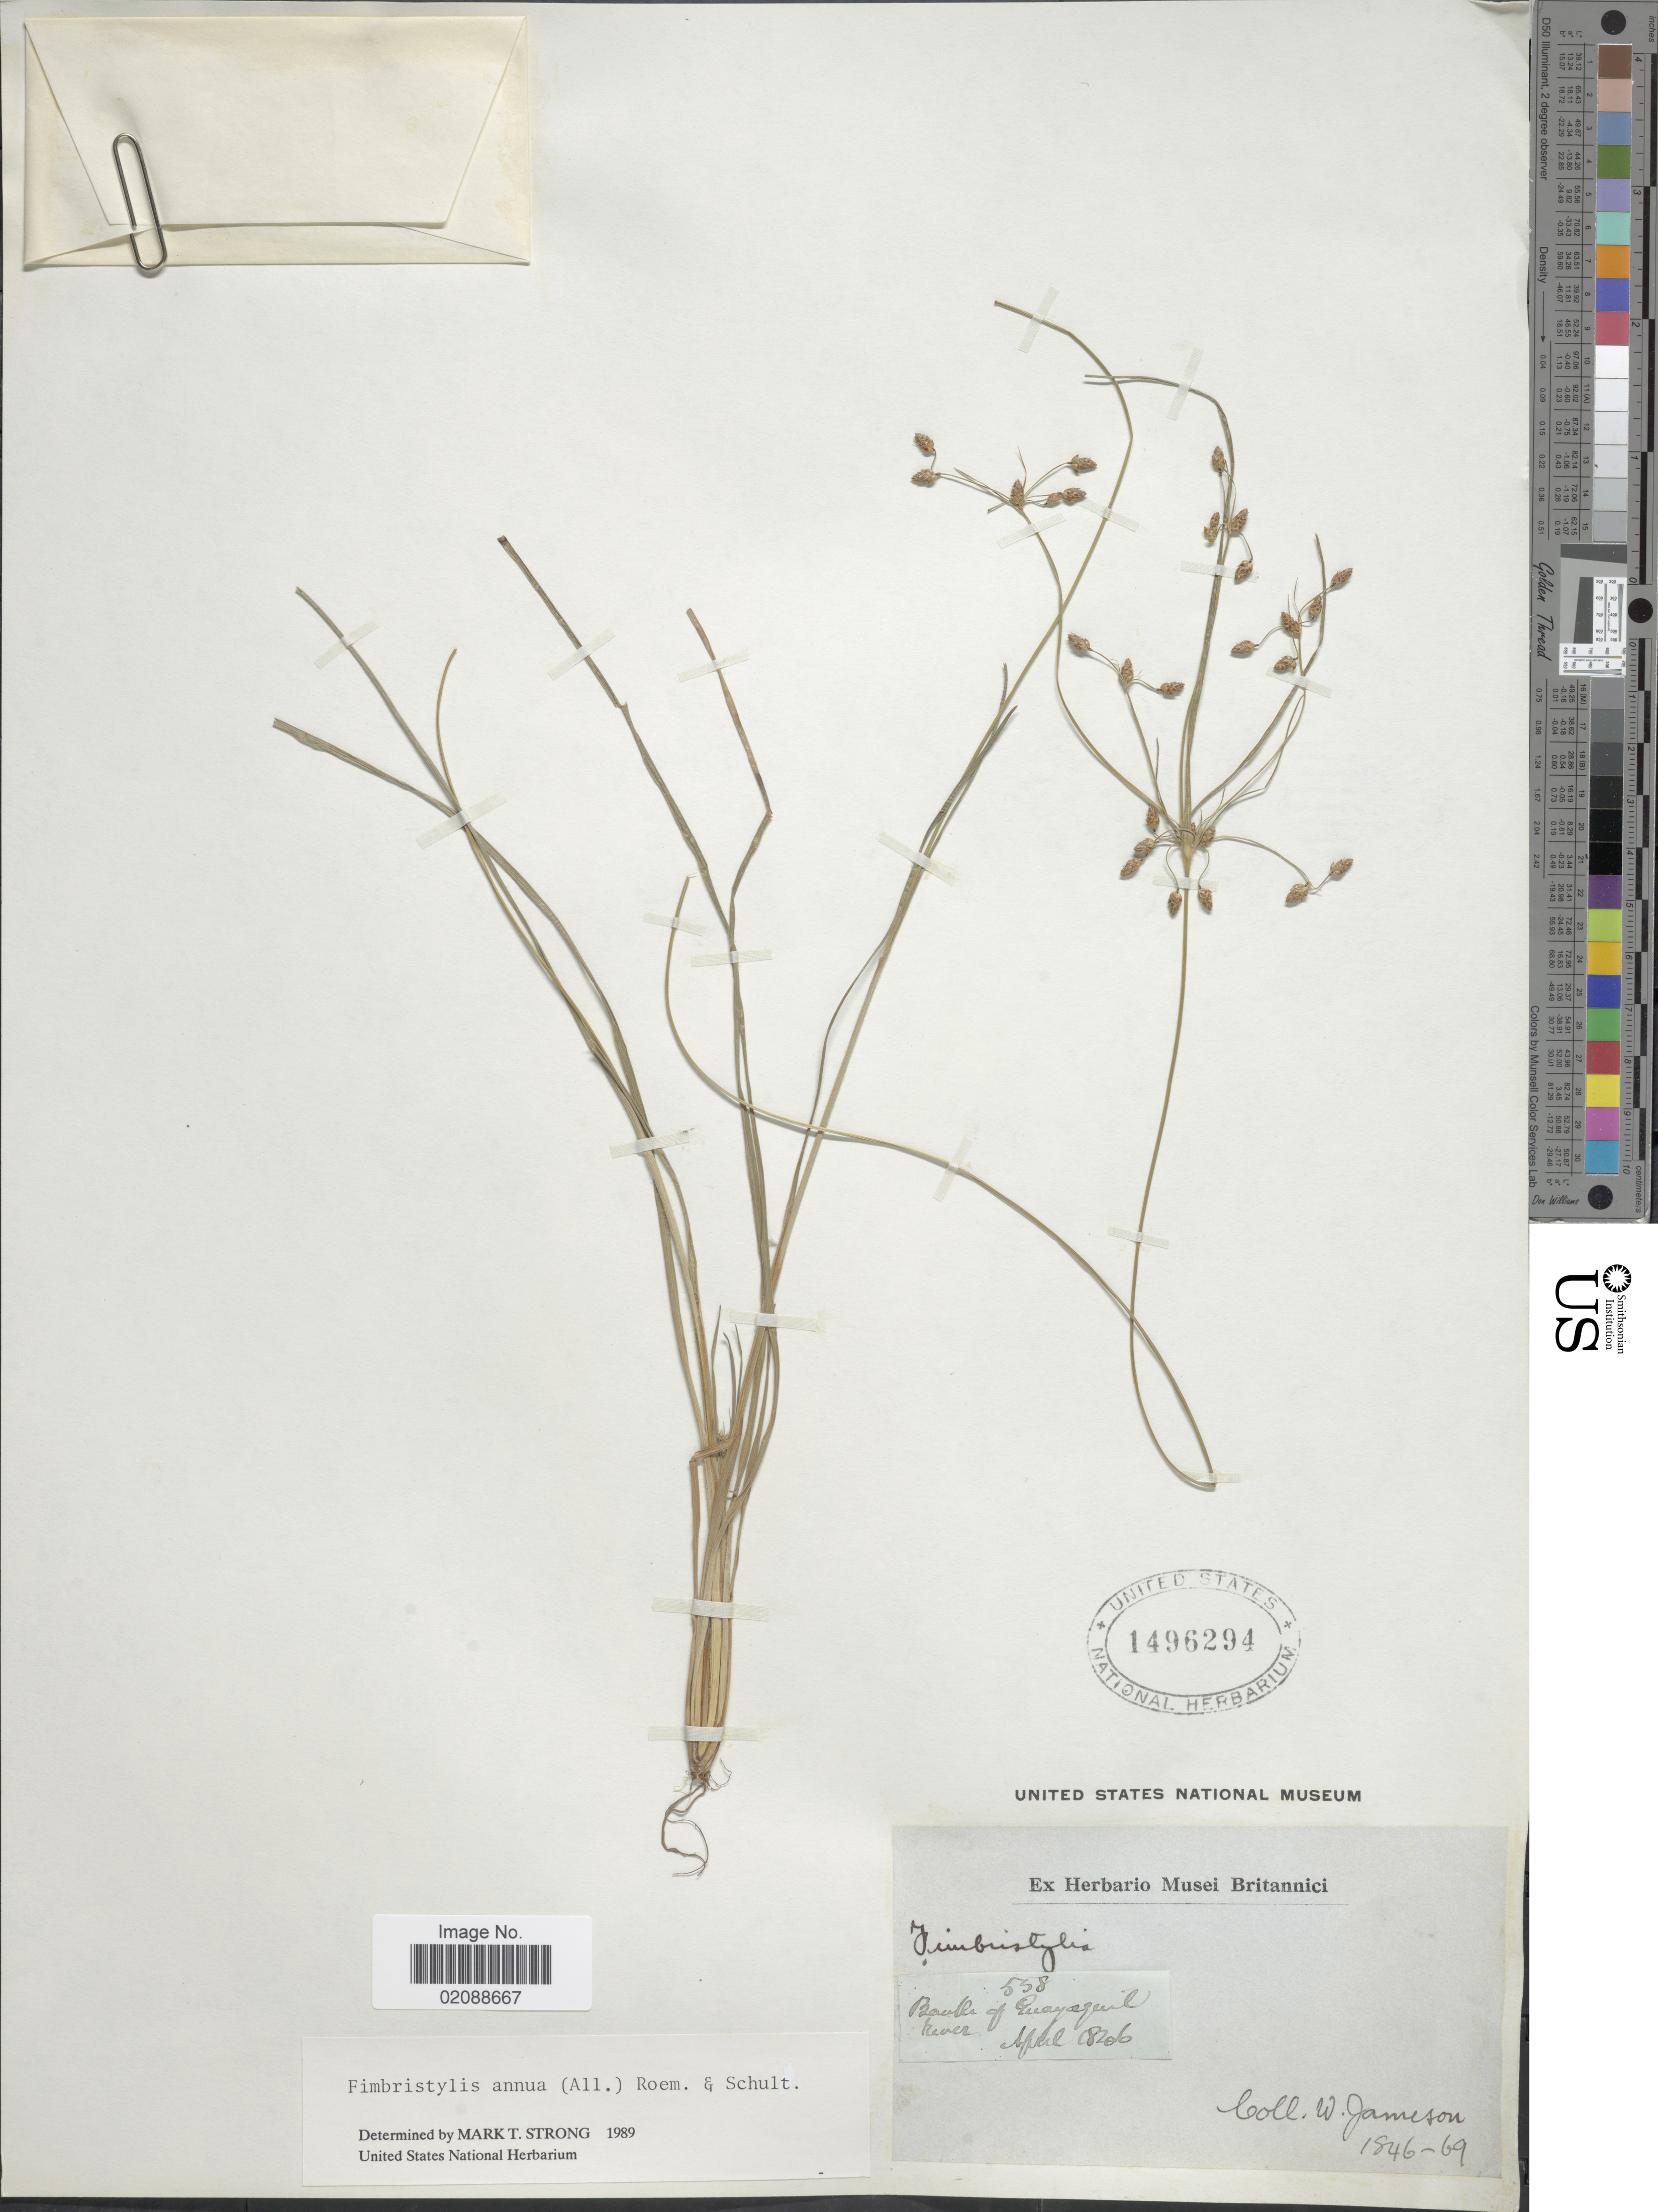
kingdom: Plantae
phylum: Tracheophyta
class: Liliopsida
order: Poales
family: Cyperaceae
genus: Fimbristylis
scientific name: Fimbristylis annua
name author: (All.) Roem. & Schult.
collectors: W. Jameson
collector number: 558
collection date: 1866-04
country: Ecuador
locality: Banks of Guayaquil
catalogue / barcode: US 1496294